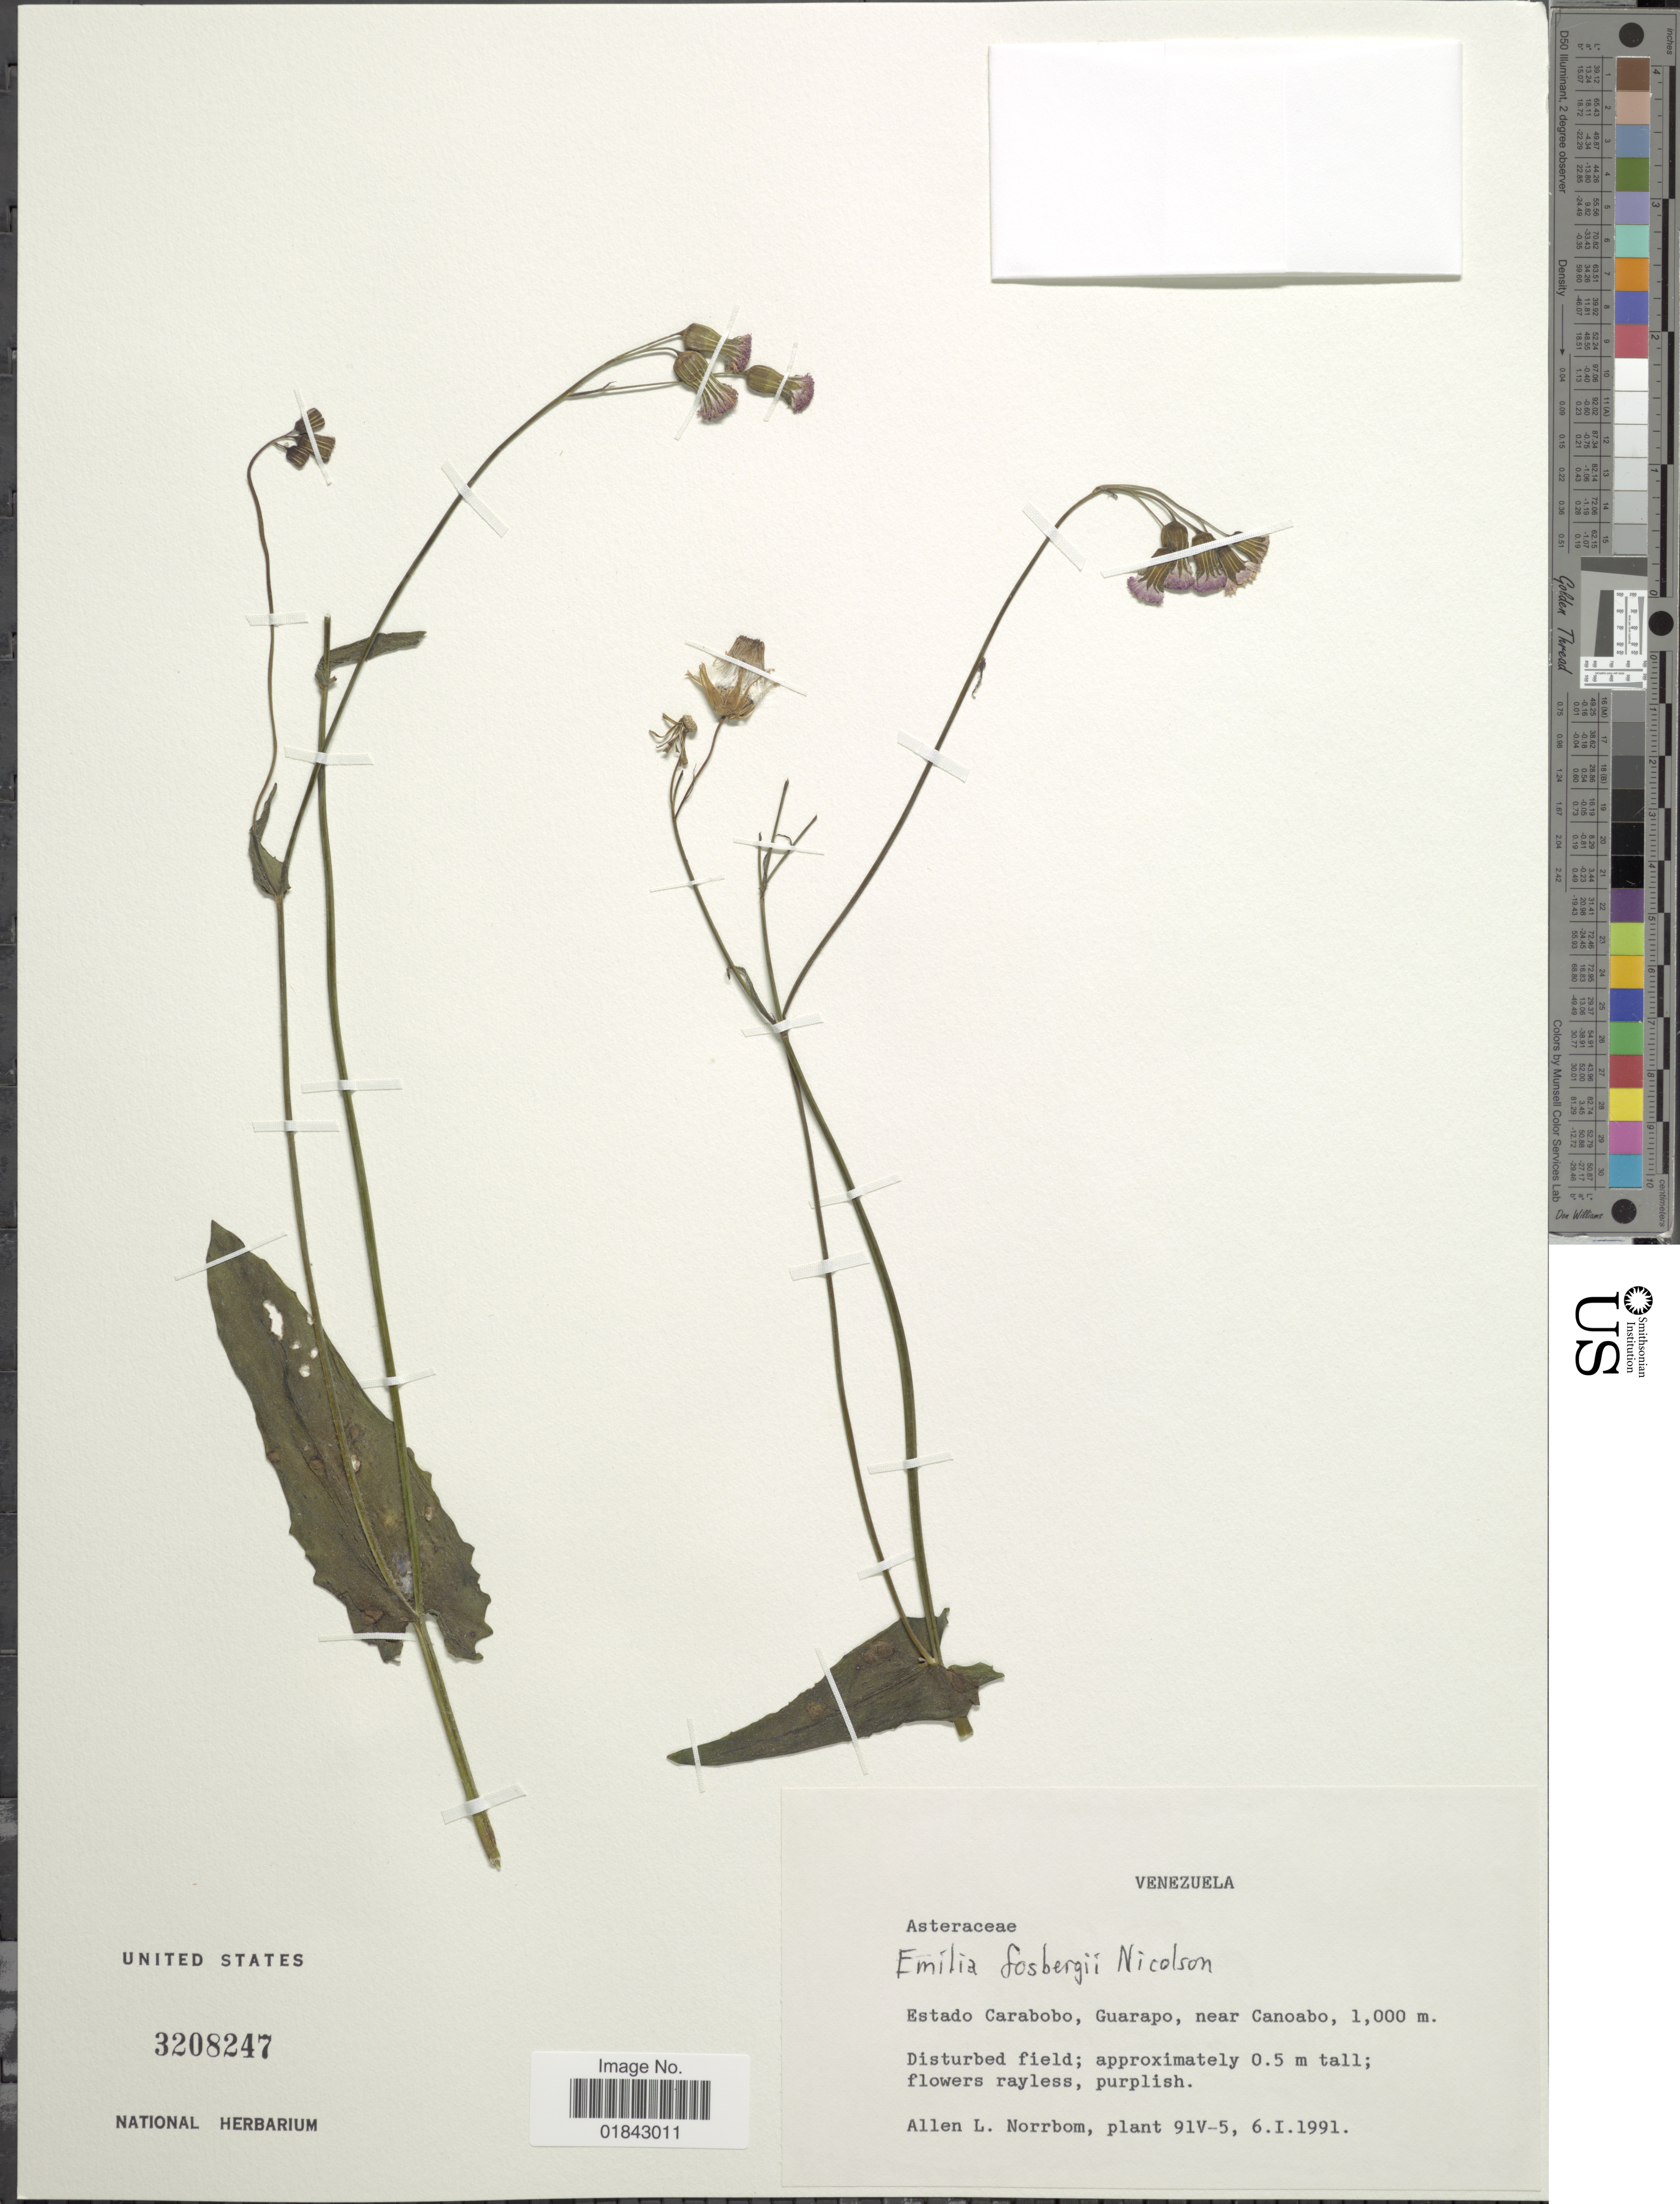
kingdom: Plantae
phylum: Tracheophyta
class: Magnoliopsida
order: Asterales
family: Asteraceae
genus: Emilia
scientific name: Emilia fosbergii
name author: Nicolson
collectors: A. L. Norrbom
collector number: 91V-5?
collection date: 1991-01-06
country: Venezuela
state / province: Carabobo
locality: Guarapo, near Canoabo, disturbed field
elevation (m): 1000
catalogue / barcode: US 3208247